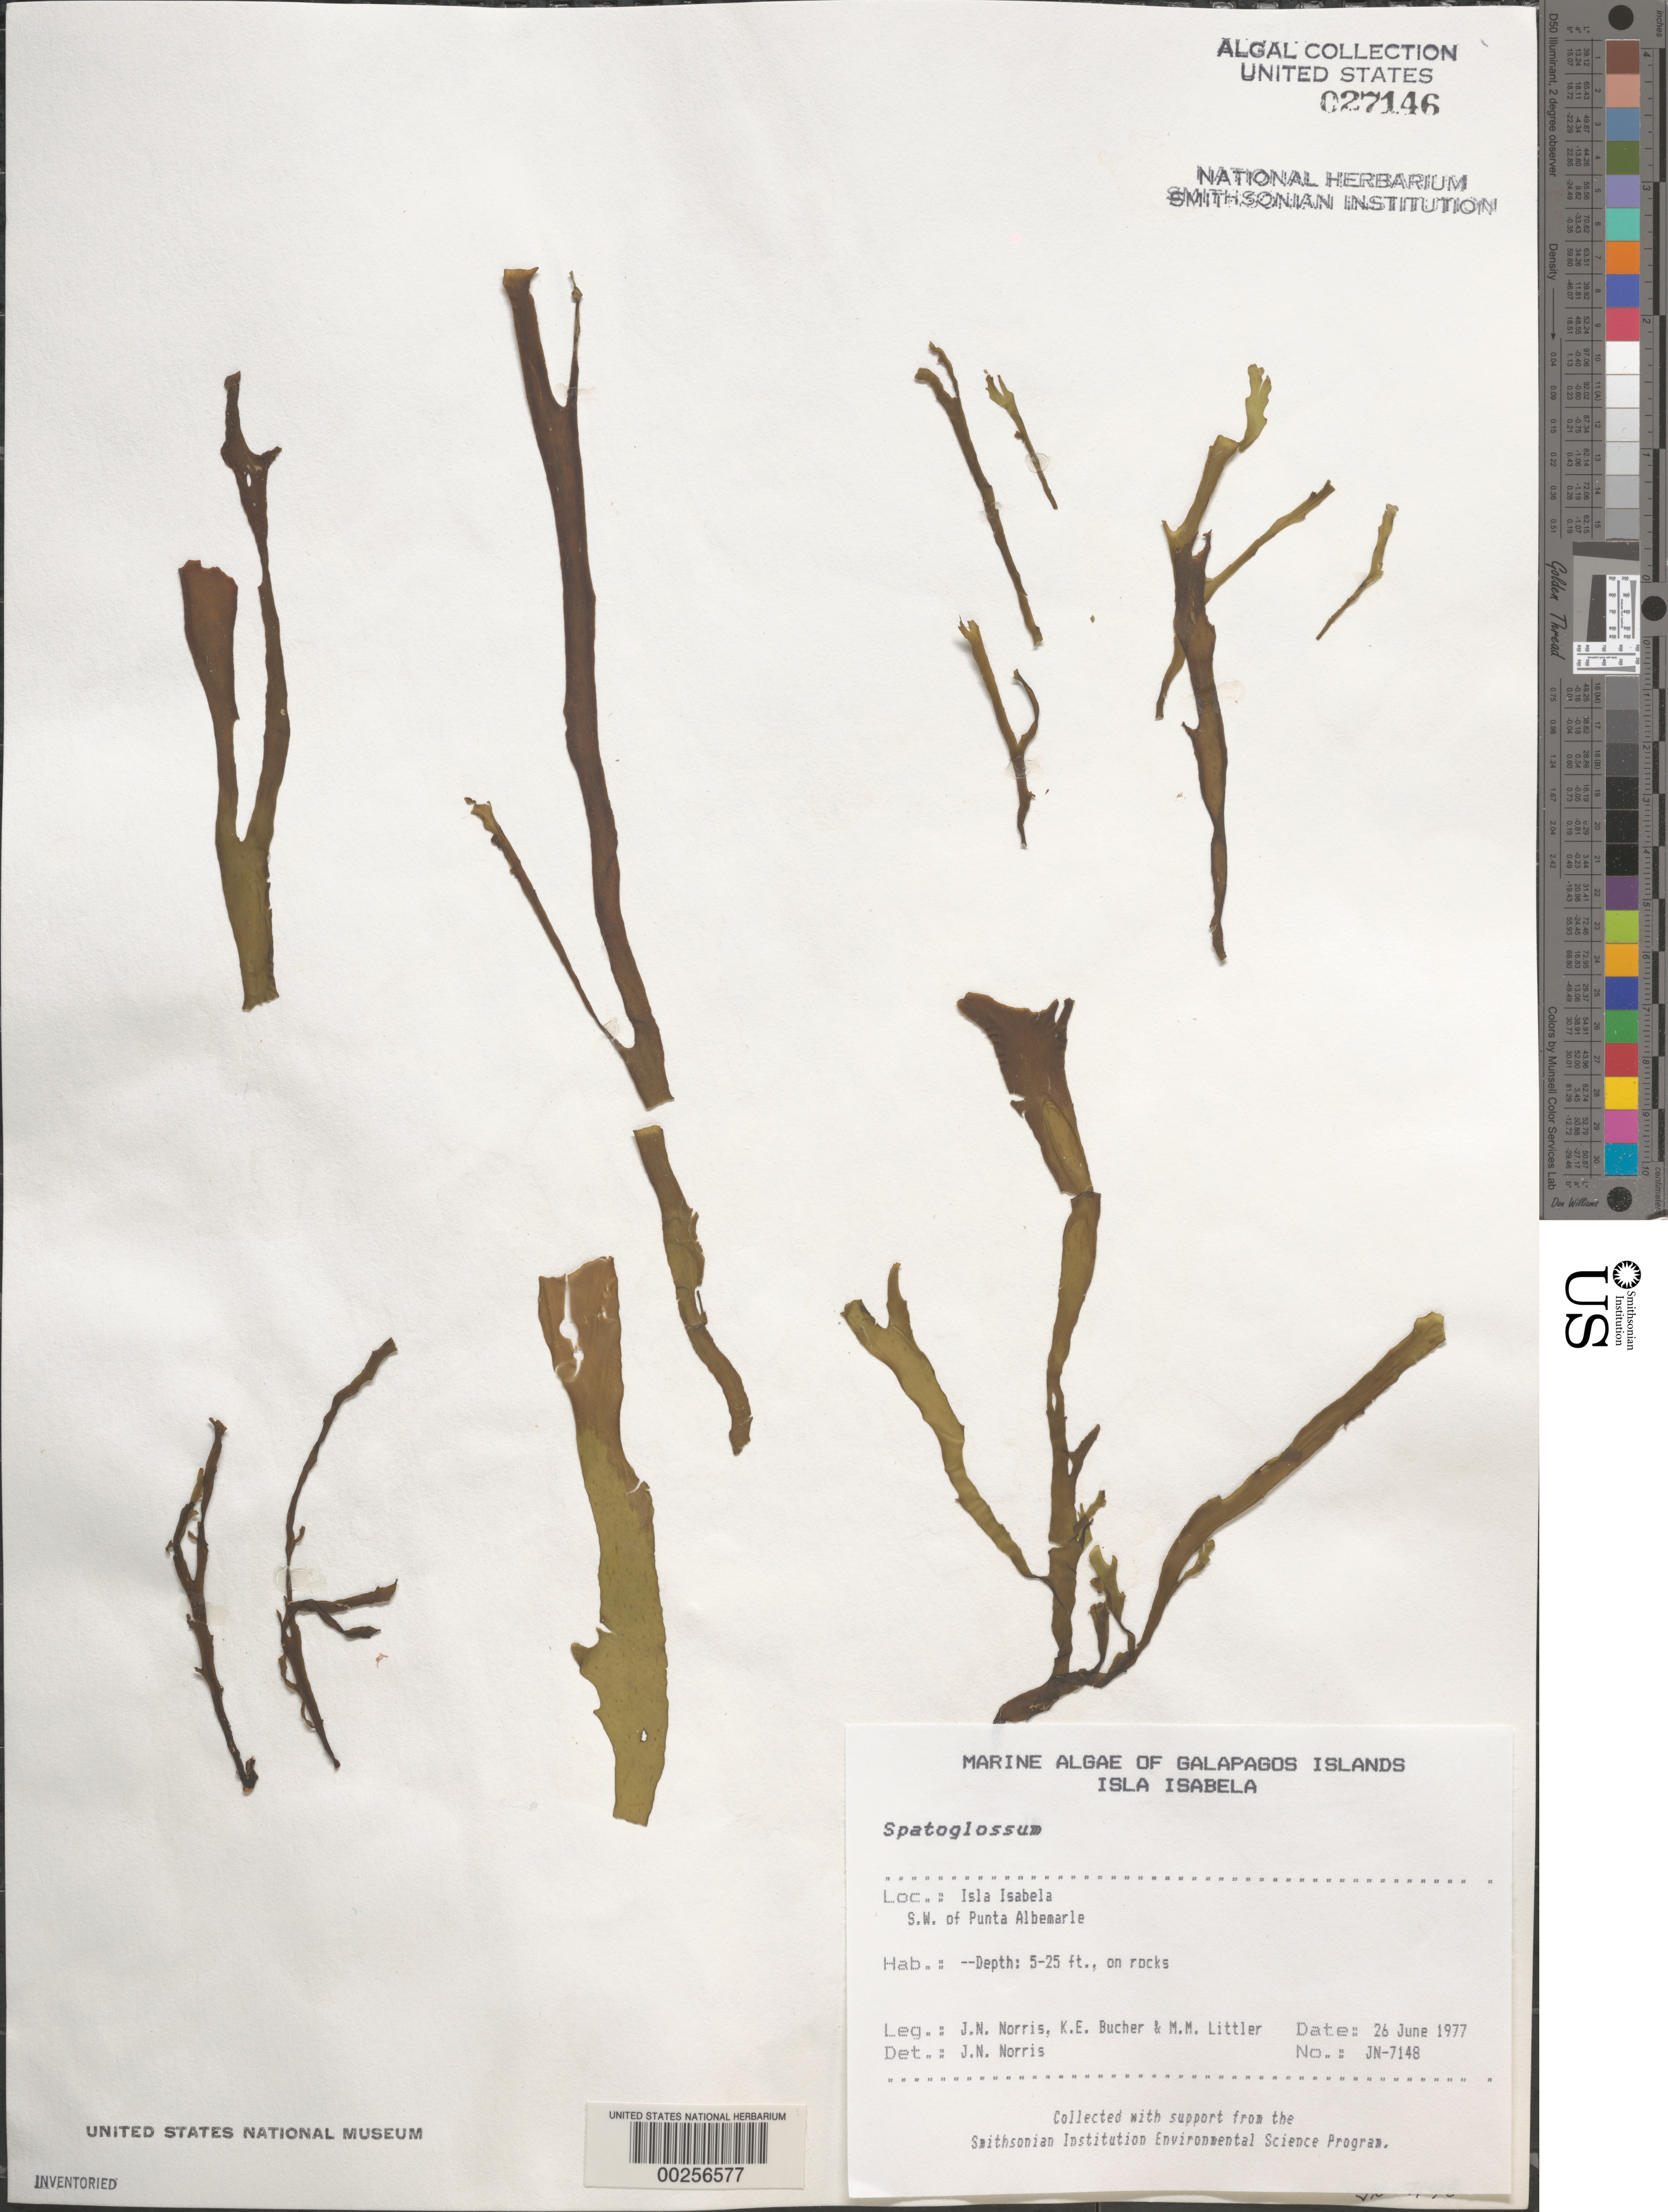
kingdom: Chromista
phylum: Ochrophyta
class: Phaeophyceae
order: Dictyotales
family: Dictyotaceae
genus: Spatoglossum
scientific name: Spatoglossum sp.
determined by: Norris, James N.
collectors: J. N. Norris, K. E. Bucher & M. M. Littler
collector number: JN-7148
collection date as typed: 26 Jun 1977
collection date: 1977-06-26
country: Ecuador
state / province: Colón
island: Isabela [Albemarle]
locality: Southwest of Punta Albemarle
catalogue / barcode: US 27146